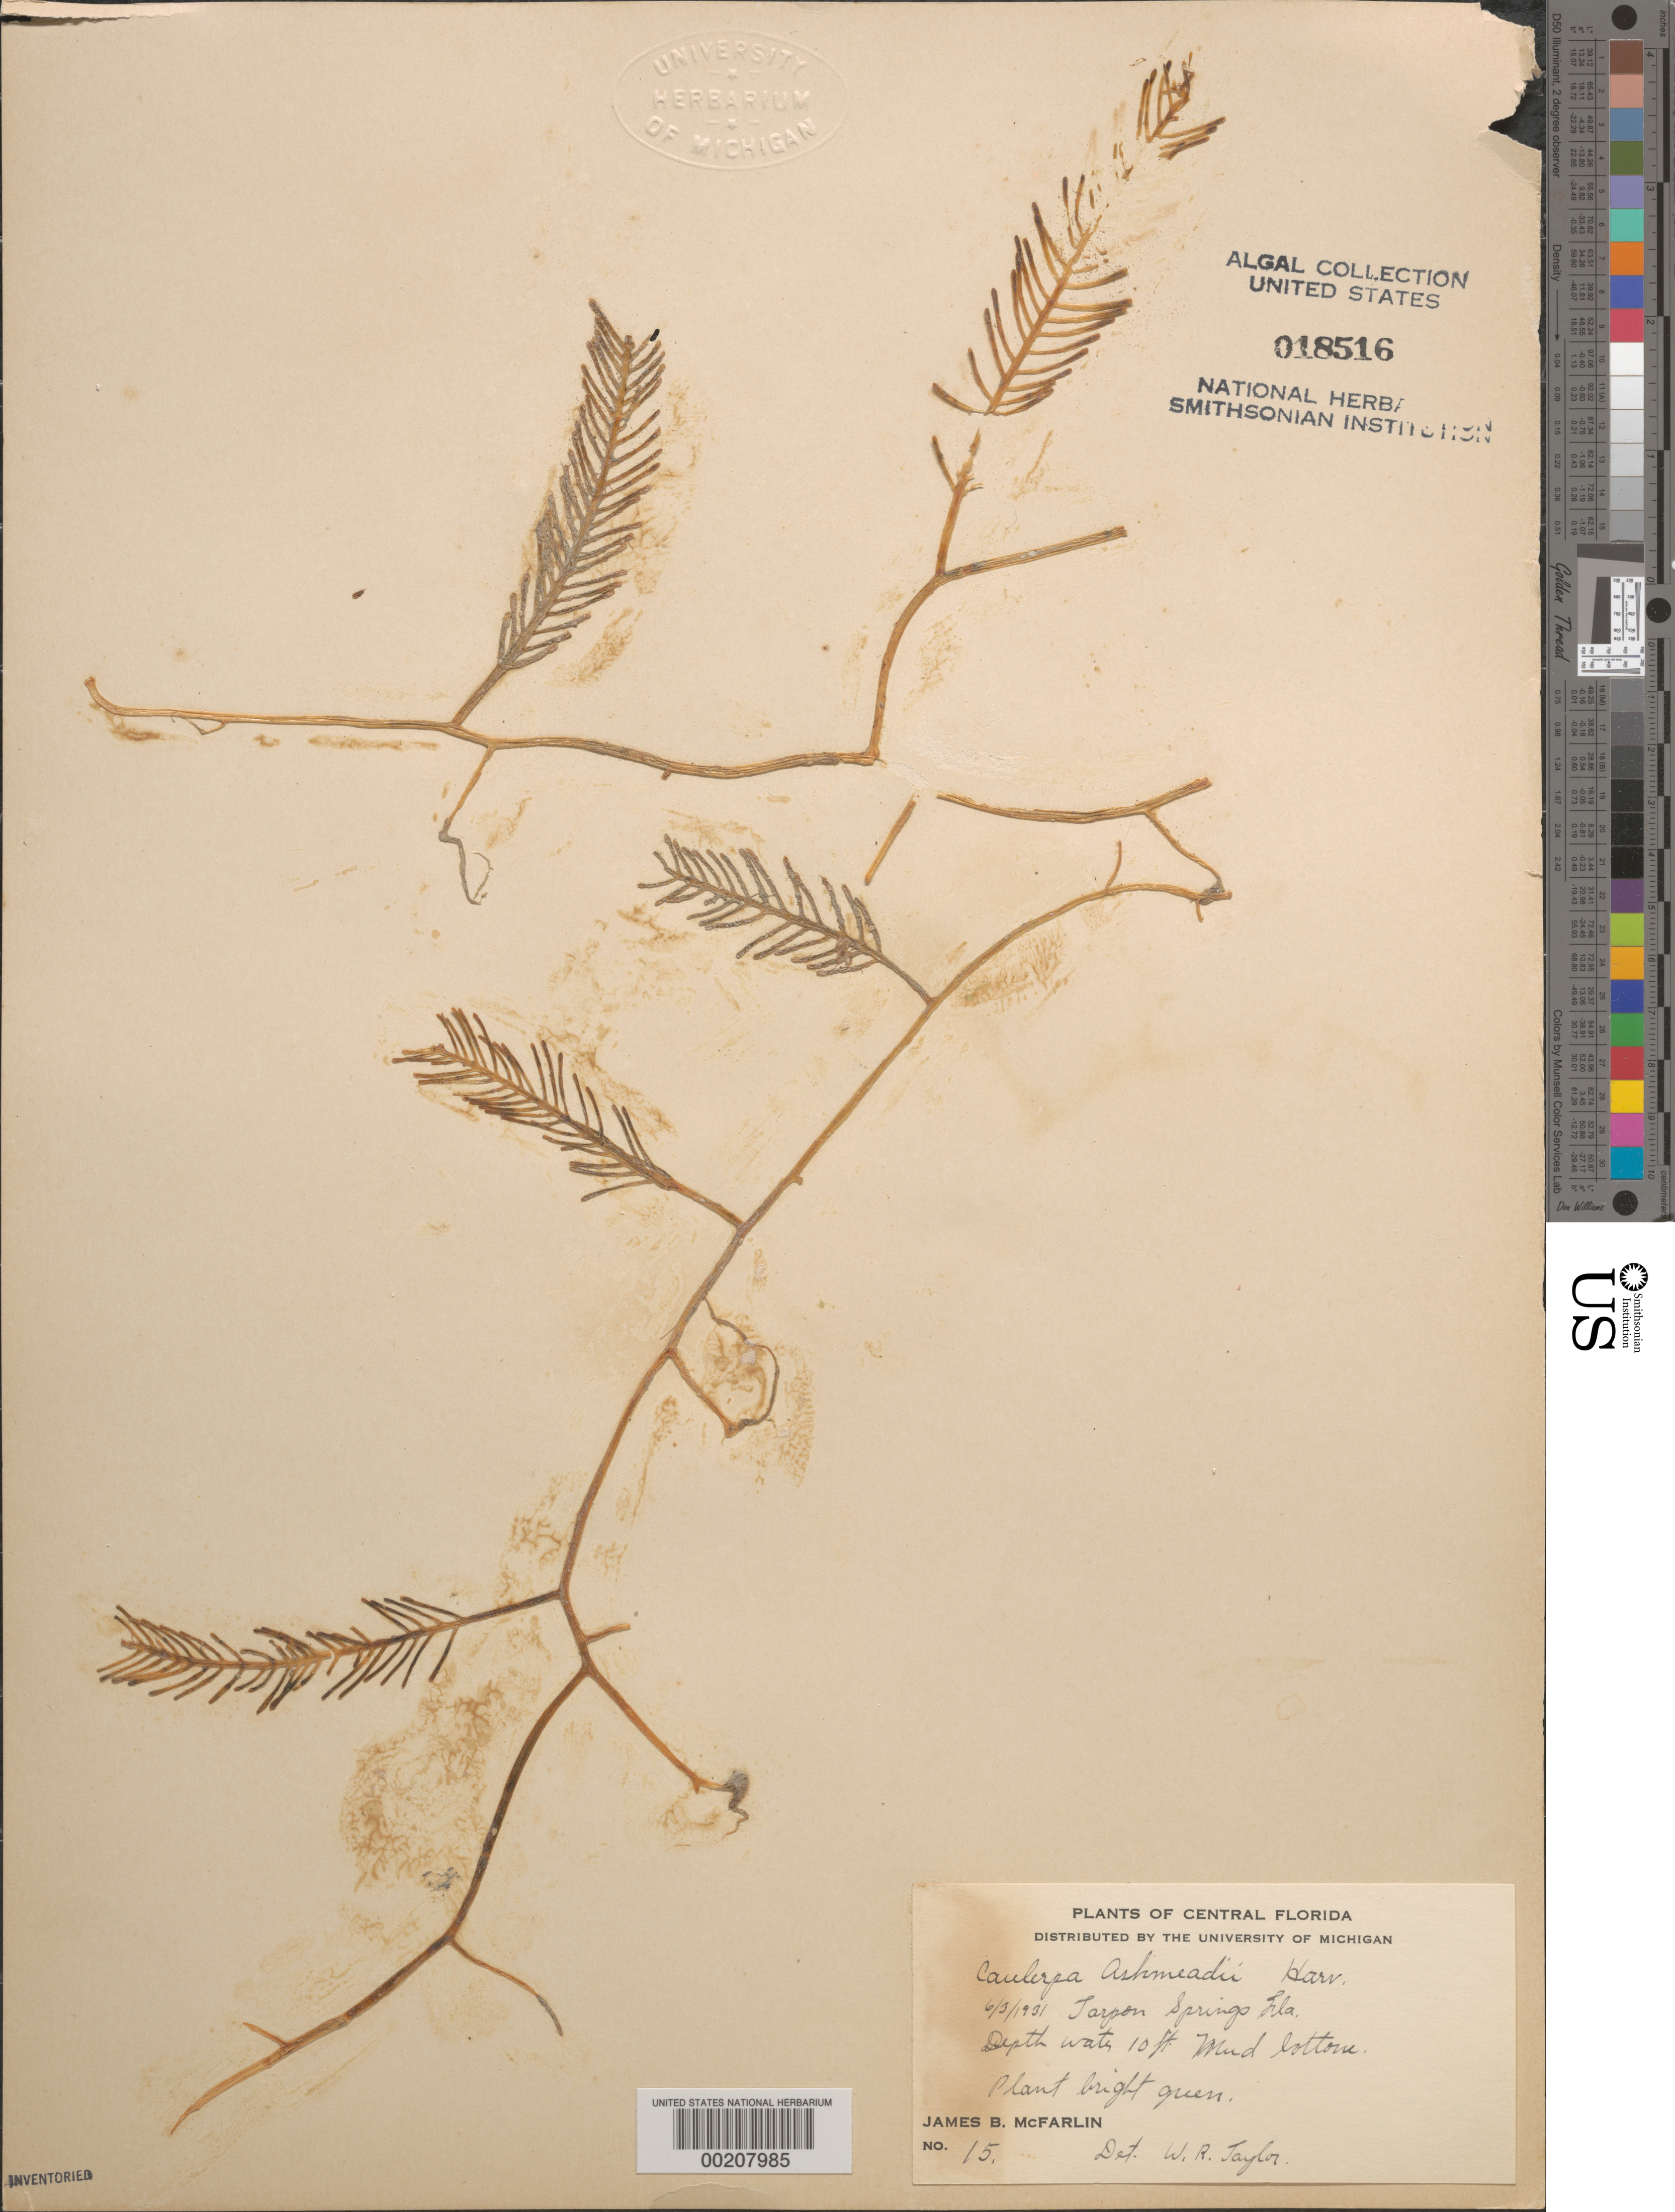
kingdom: Plantae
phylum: Chlorophyta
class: Ulvophyceae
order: Bryopsidales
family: Caulerpaceae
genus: Caulerpa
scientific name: Caulerpa ashmeadii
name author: Harv.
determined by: Taylor, William R.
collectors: J. McFarlin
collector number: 15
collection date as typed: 03 Jun 1931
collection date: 1931-06-03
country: United States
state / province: Florida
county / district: Pinellas County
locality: Tarpon Springs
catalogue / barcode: US 18516